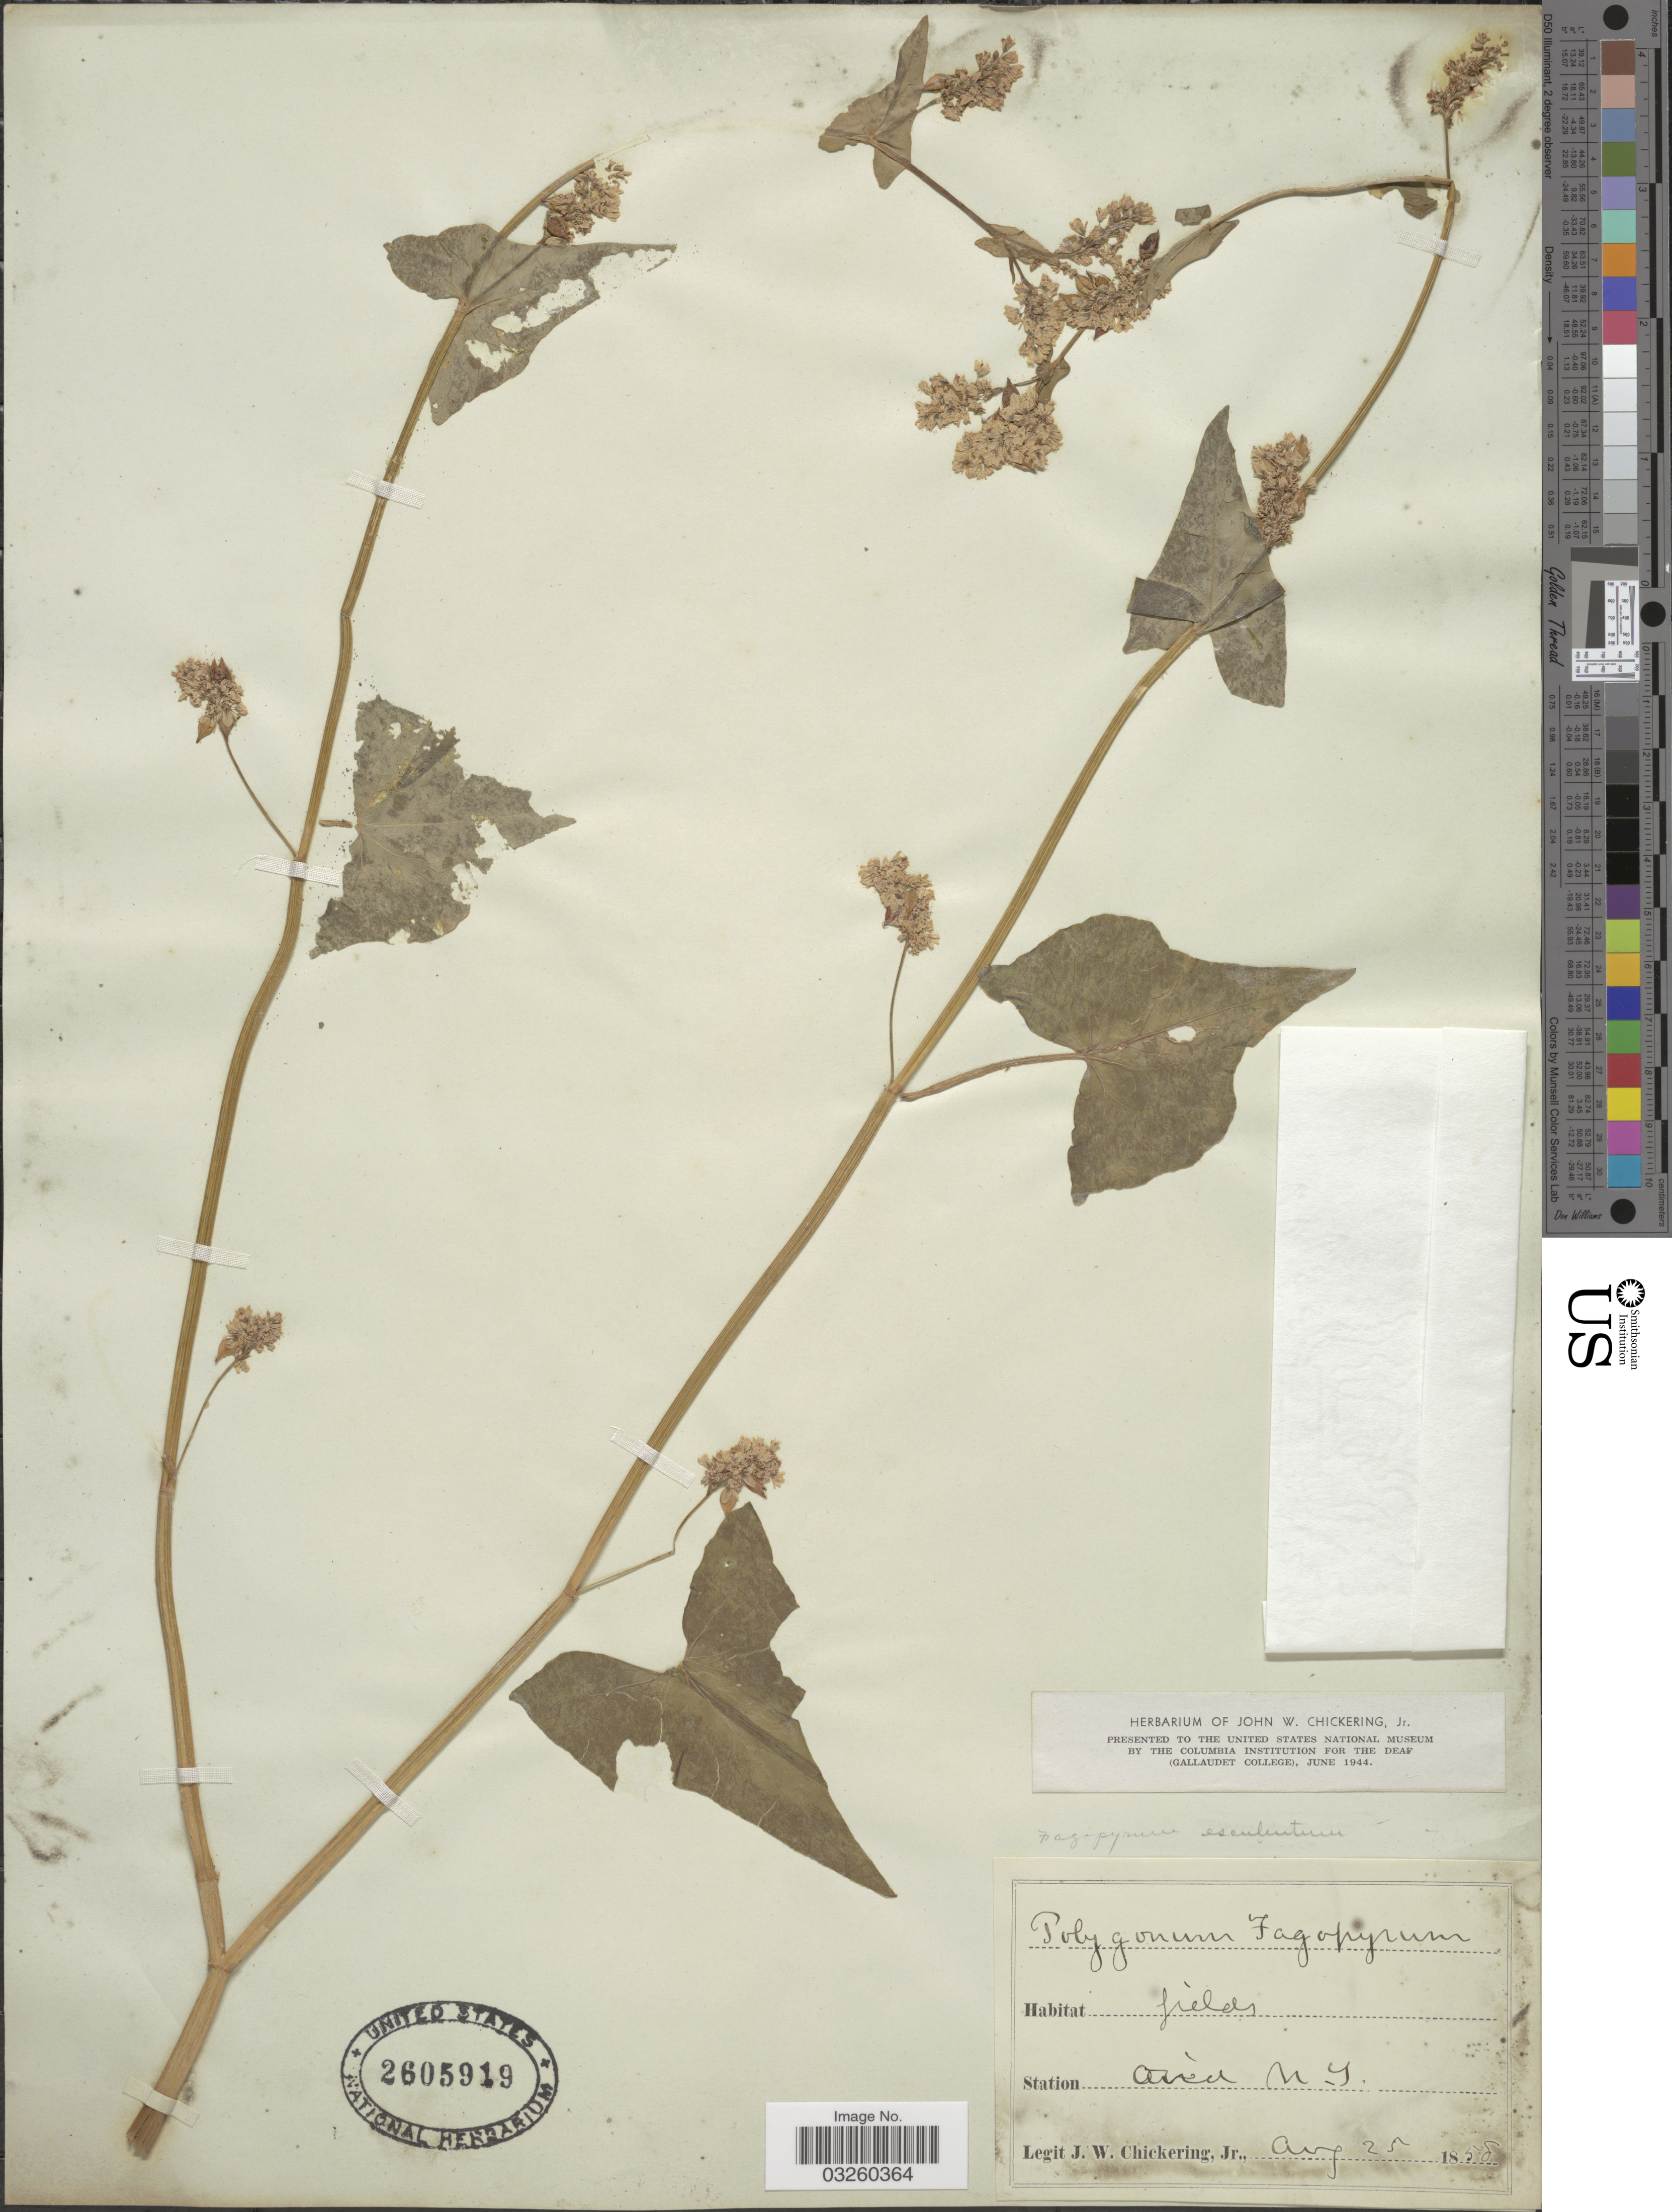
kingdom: Plantae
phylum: Tracheophyta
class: Magnoliopsida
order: Caryophyllales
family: Polygonaceae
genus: Fagopyrum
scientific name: Fagopyrum esculentum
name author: Moench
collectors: J. W. Chickering Jr.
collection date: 1858-08-25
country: United States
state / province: New York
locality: Ovid.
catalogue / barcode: US 2605919